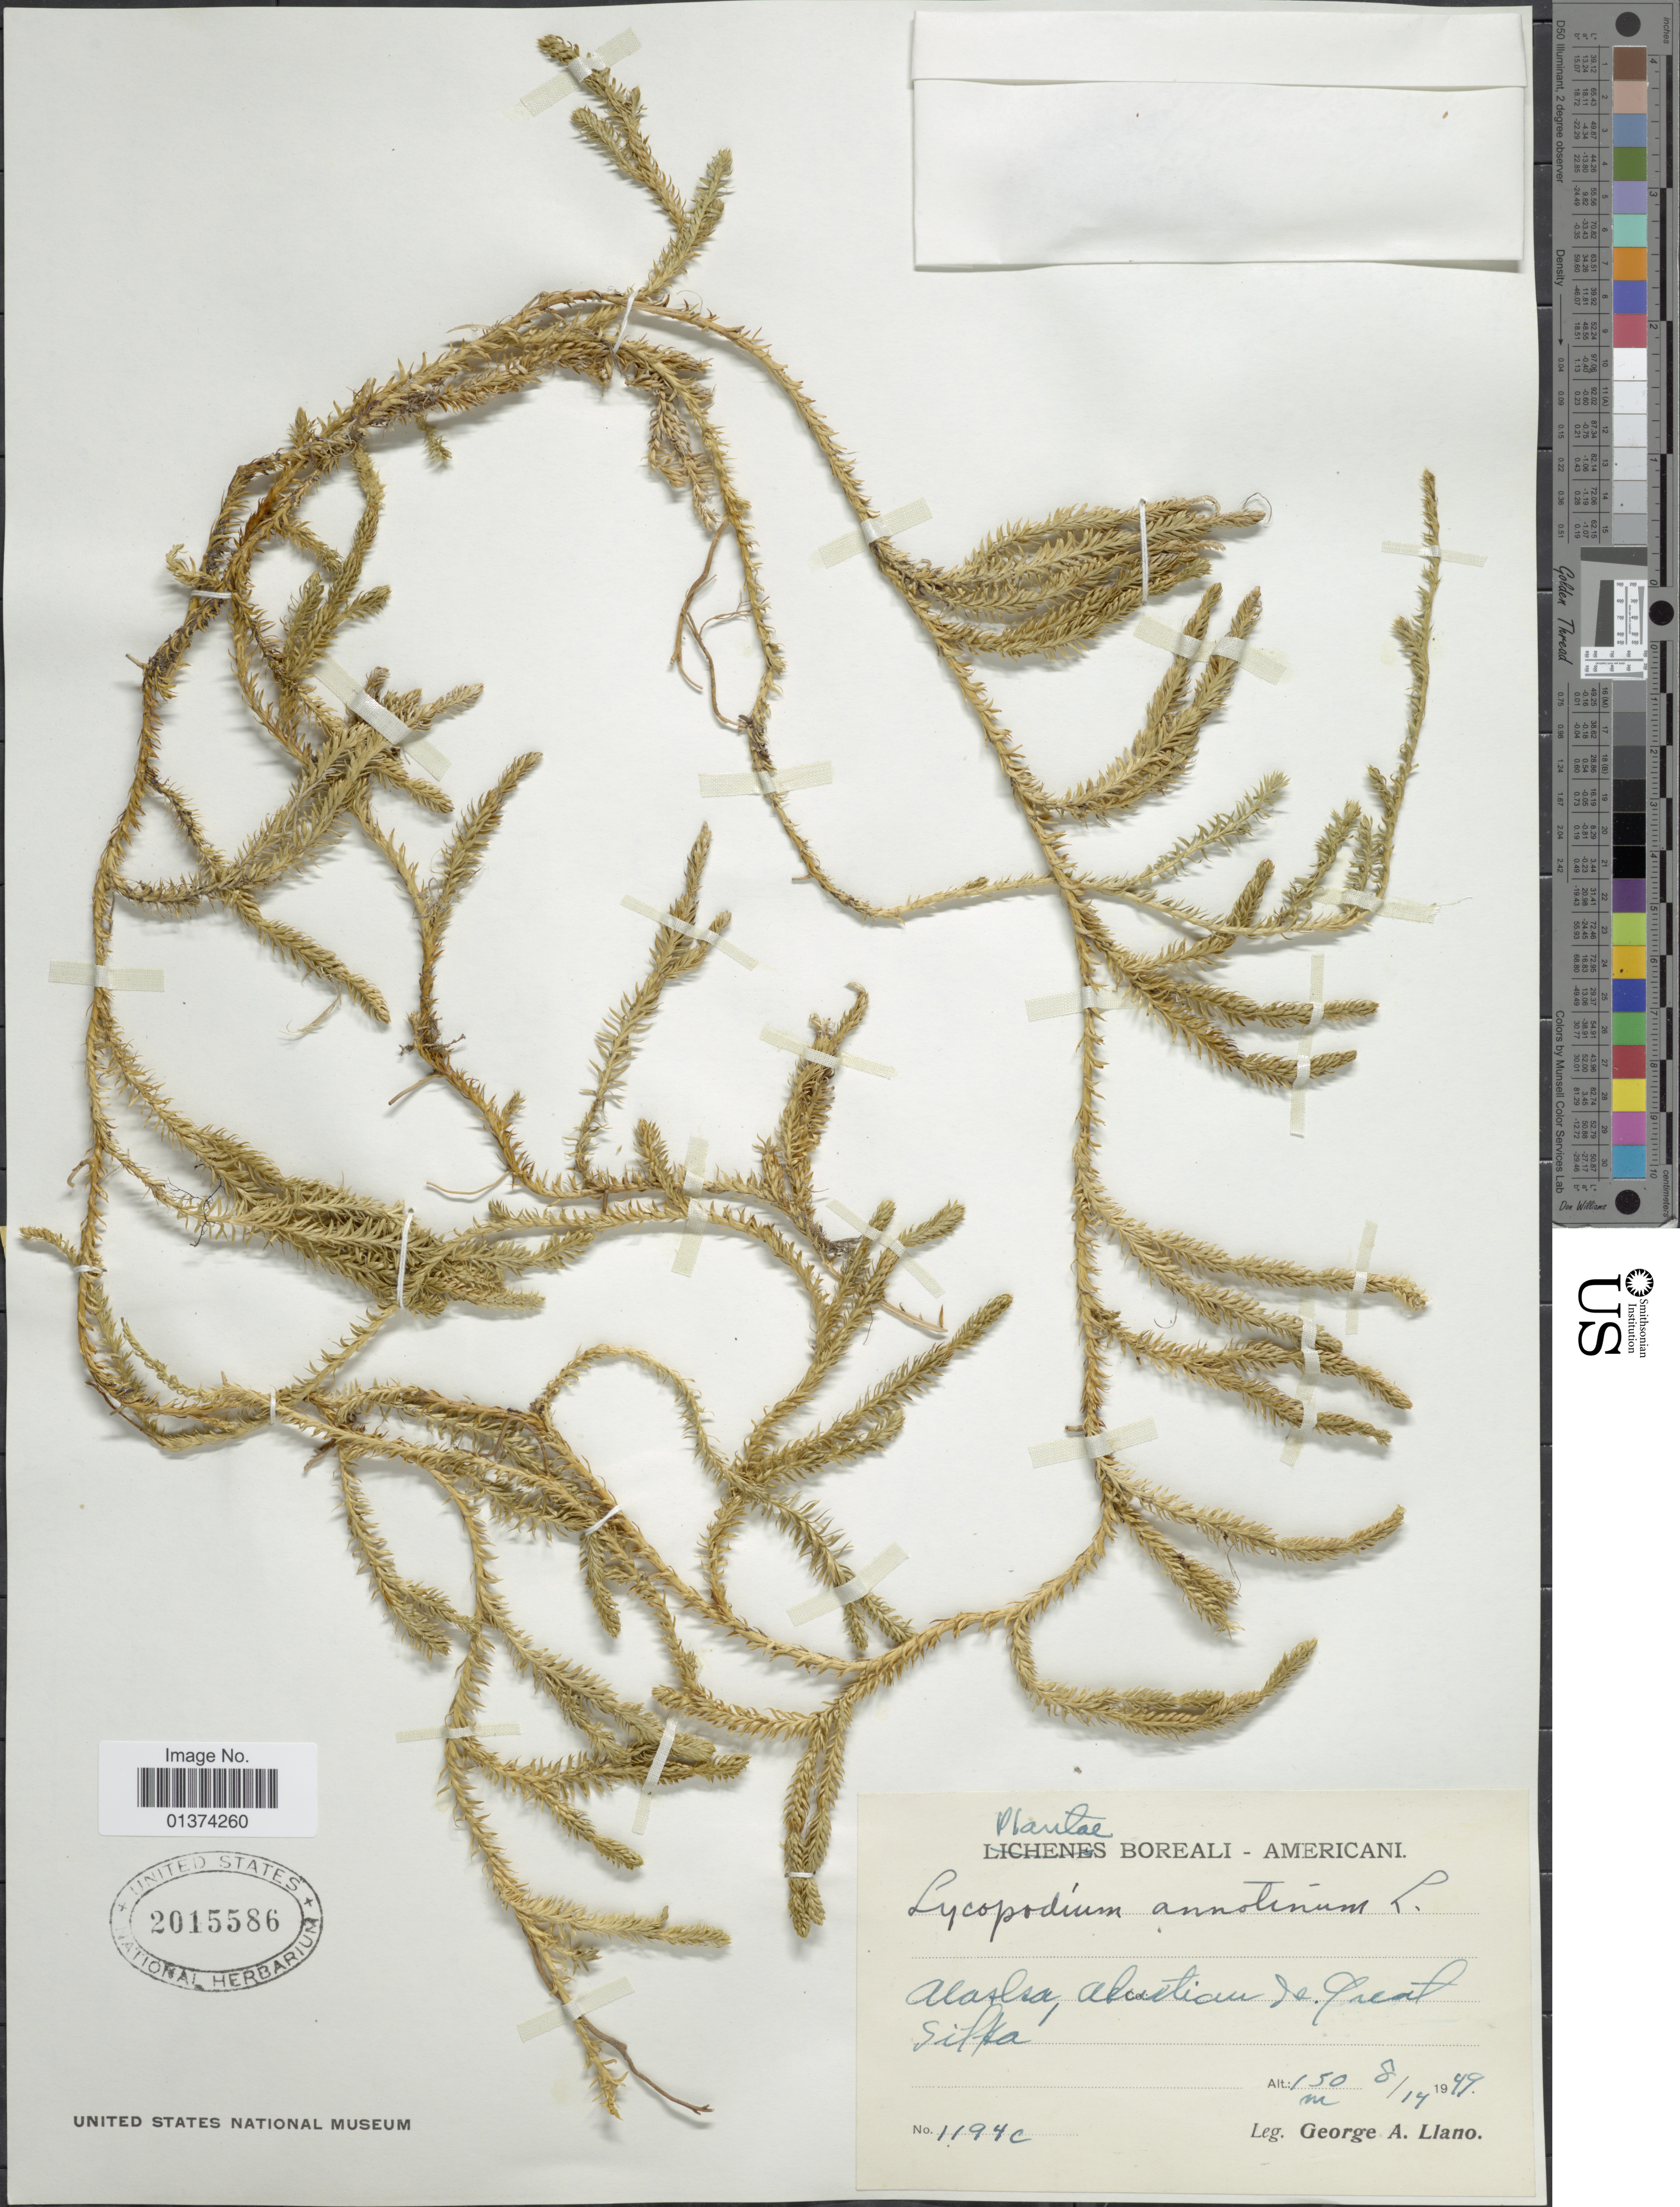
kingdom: Plantae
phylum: Tracheophyta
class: Lycopodiopsida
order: Lycopodiales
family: Lycopodiaceae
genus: Spinulum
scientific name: Spinulum annotinum subsp. annotinum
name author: (L.) A. Haines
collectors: G. Llano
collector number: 1194c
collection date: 1949-08-14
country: United States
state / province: Alaska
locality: Aleutian Is. Great Sitka.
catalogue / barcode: US 2015586